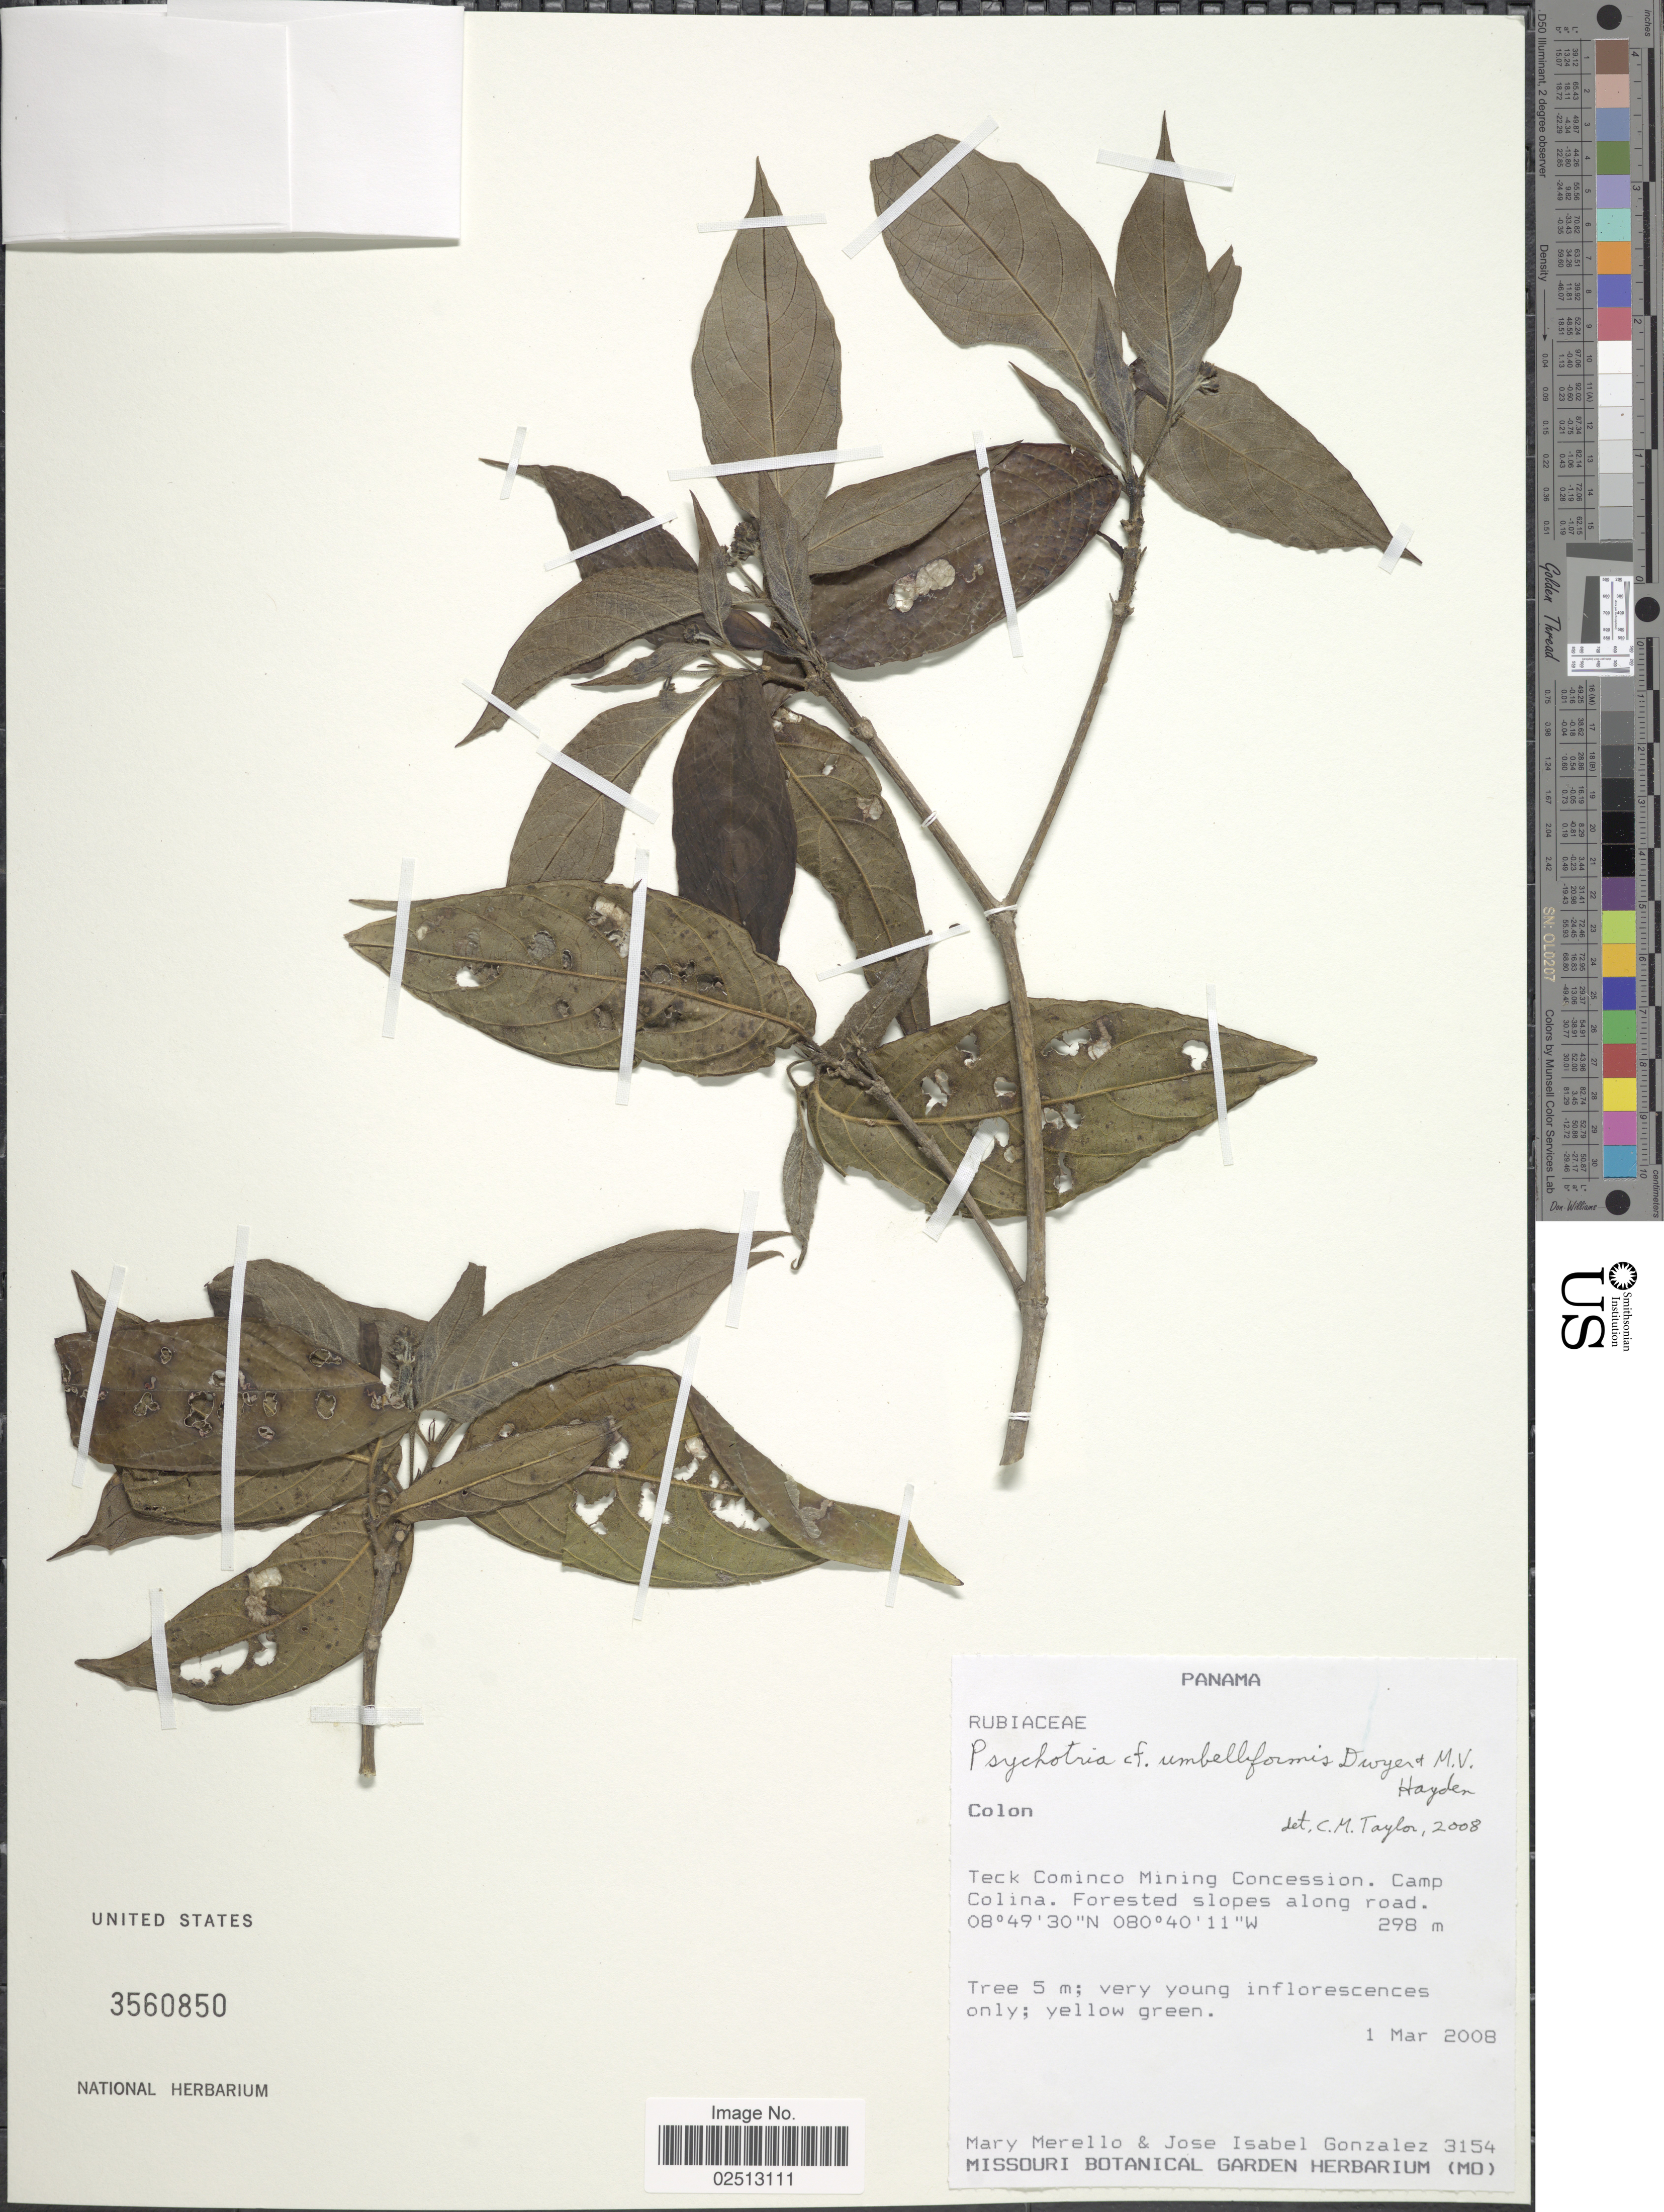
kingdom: Plantae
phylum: Tracheophyta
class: Magnoliopsida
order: Gentianales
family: Rubiaceae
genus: Psychotria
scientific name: Psychotria umbelliformis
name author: Dwyer & M.V. Hayden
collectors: M. Merello & J. Isabel Gonzalez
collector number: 3154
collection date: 2008-03-01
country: Panama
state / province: Colón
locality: Colon, Teck Cominco Mining Concession. Camp Colina. Forested slopes along road.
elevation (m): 298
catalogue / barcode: US 3560850